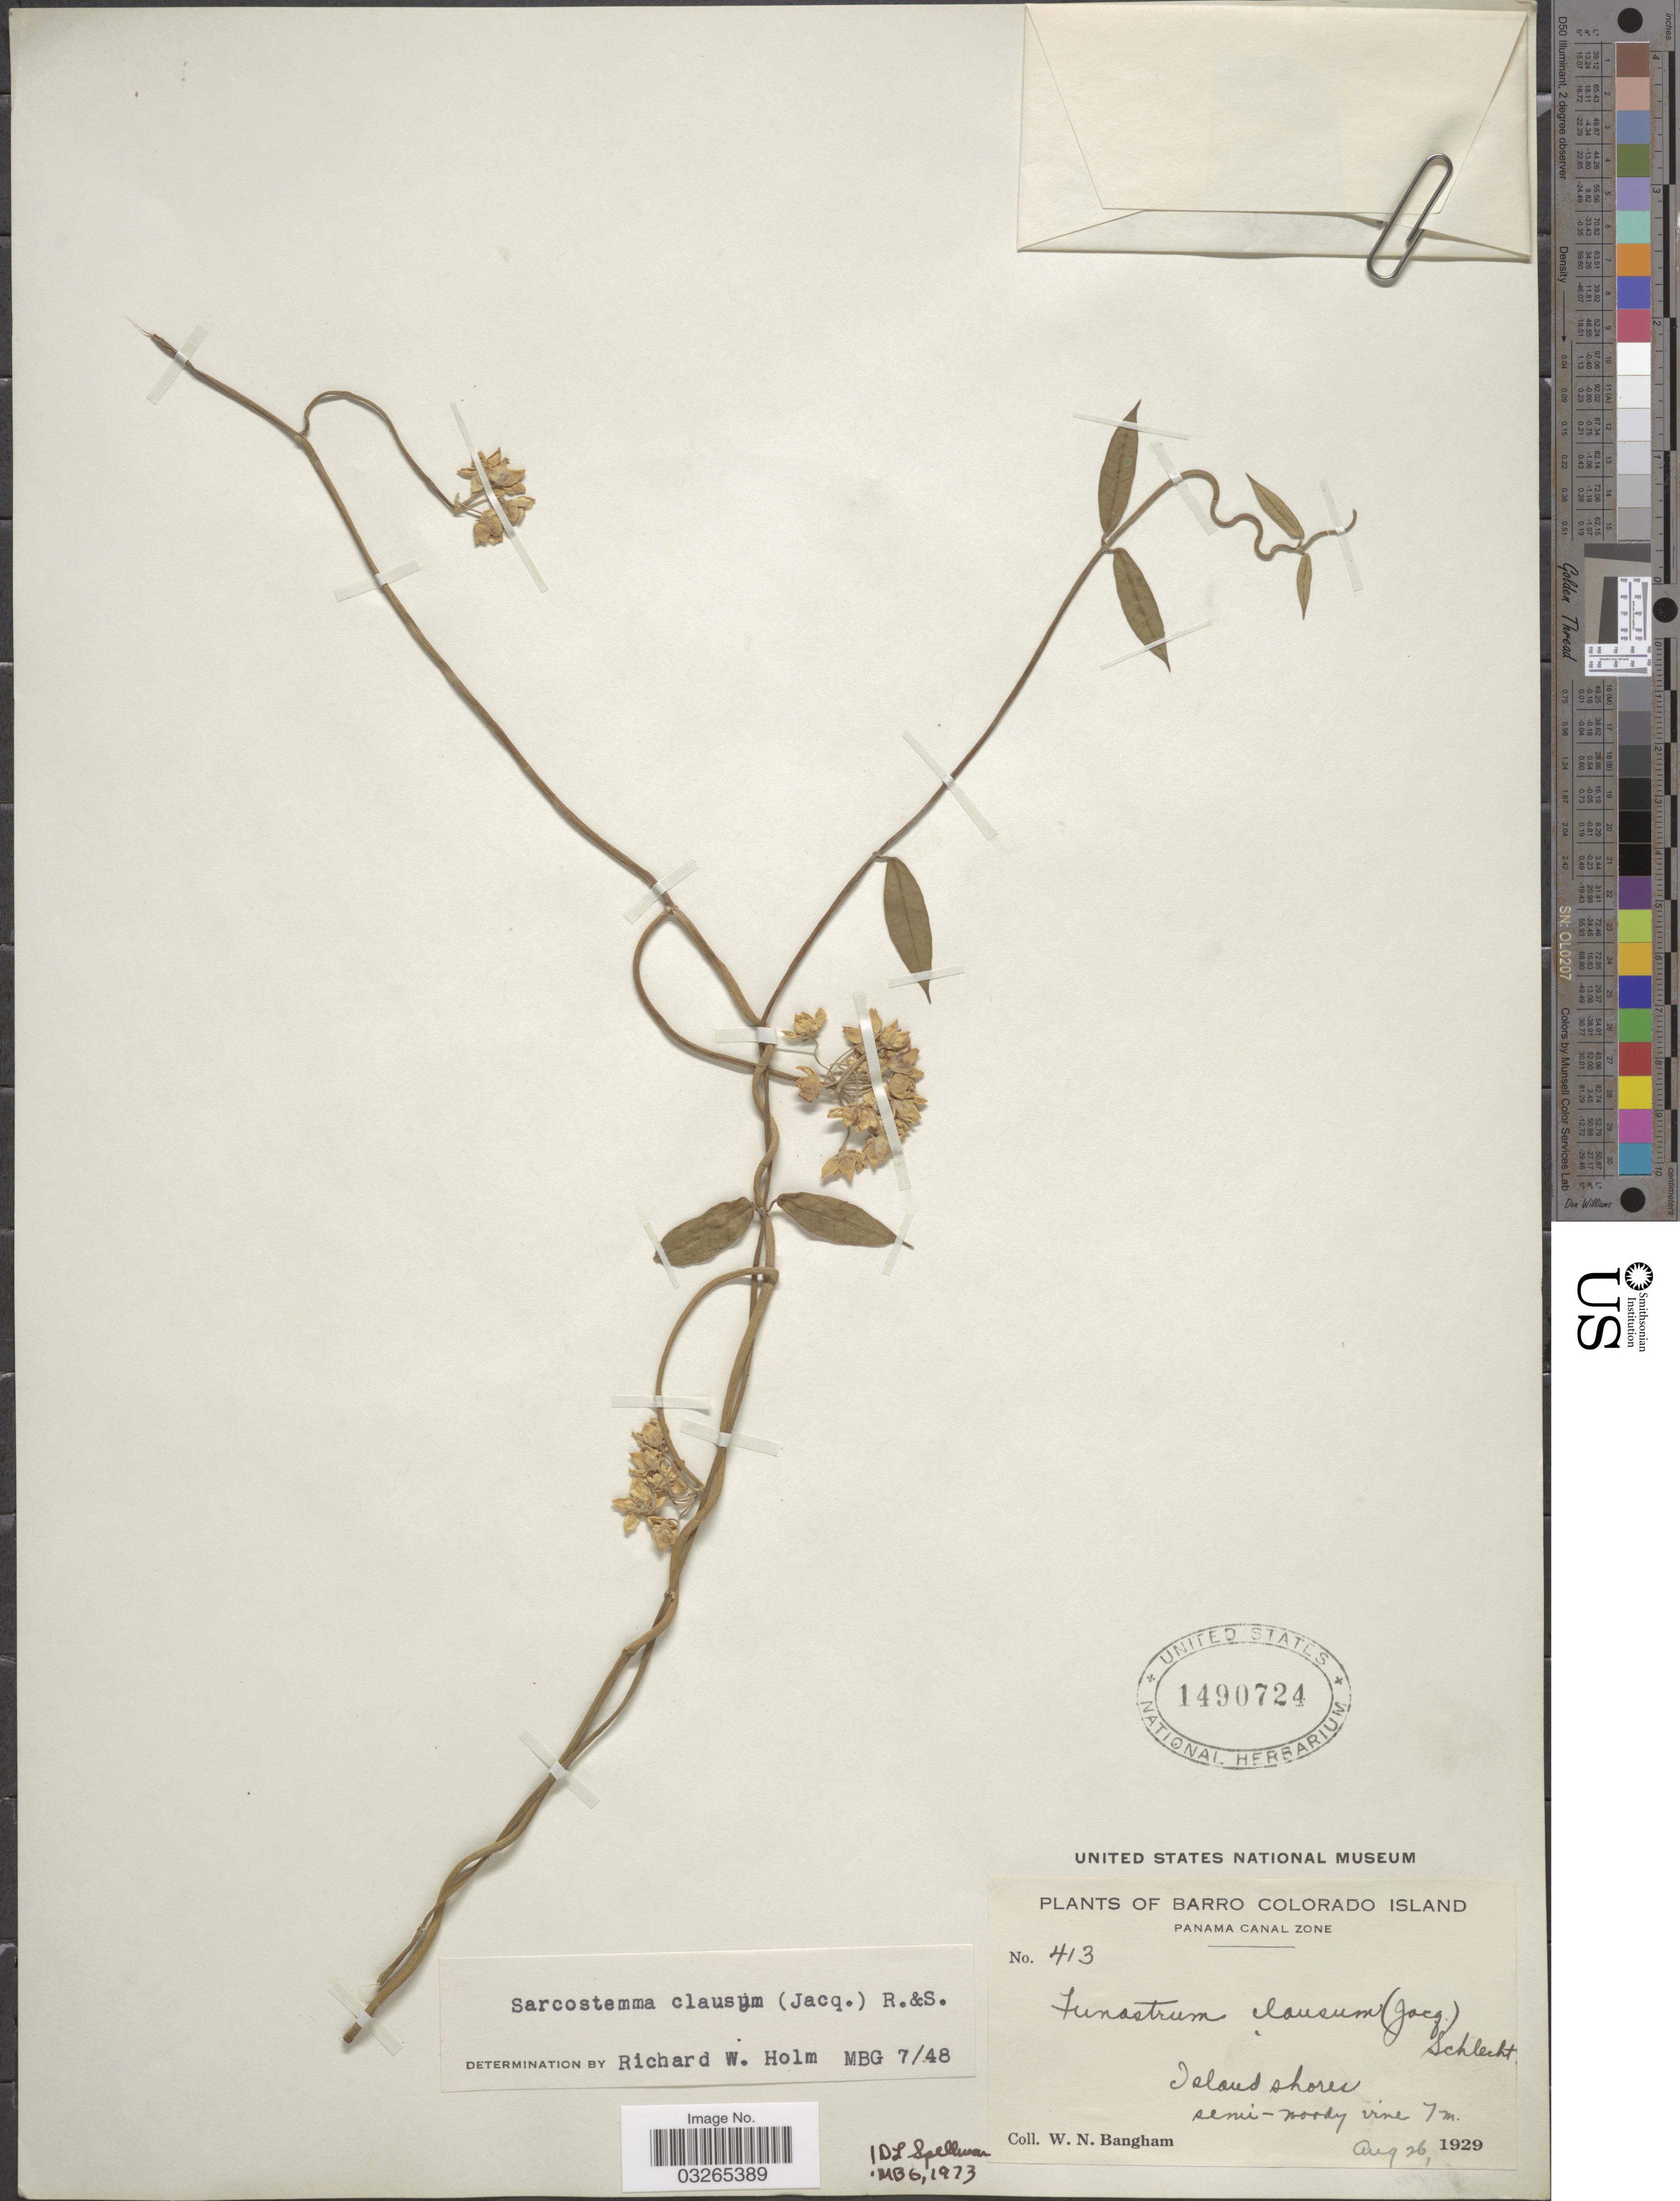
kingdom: Plantae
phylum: Tracheophyta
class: Magnoliopsida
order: Gentianales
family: Apocynaceae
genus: Sarcostemma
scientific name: Sarcostemma clausum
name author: (Jacq.) Schult.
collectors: W. Bangham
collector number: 413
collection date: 1929-08-26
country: Panama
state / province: Panamá Oeste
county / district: Canal Zone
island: Barro Colorado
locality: Barro Colorado Island. Panama Canal Zone. Island shore.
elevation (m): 7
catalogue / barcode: US 1490724